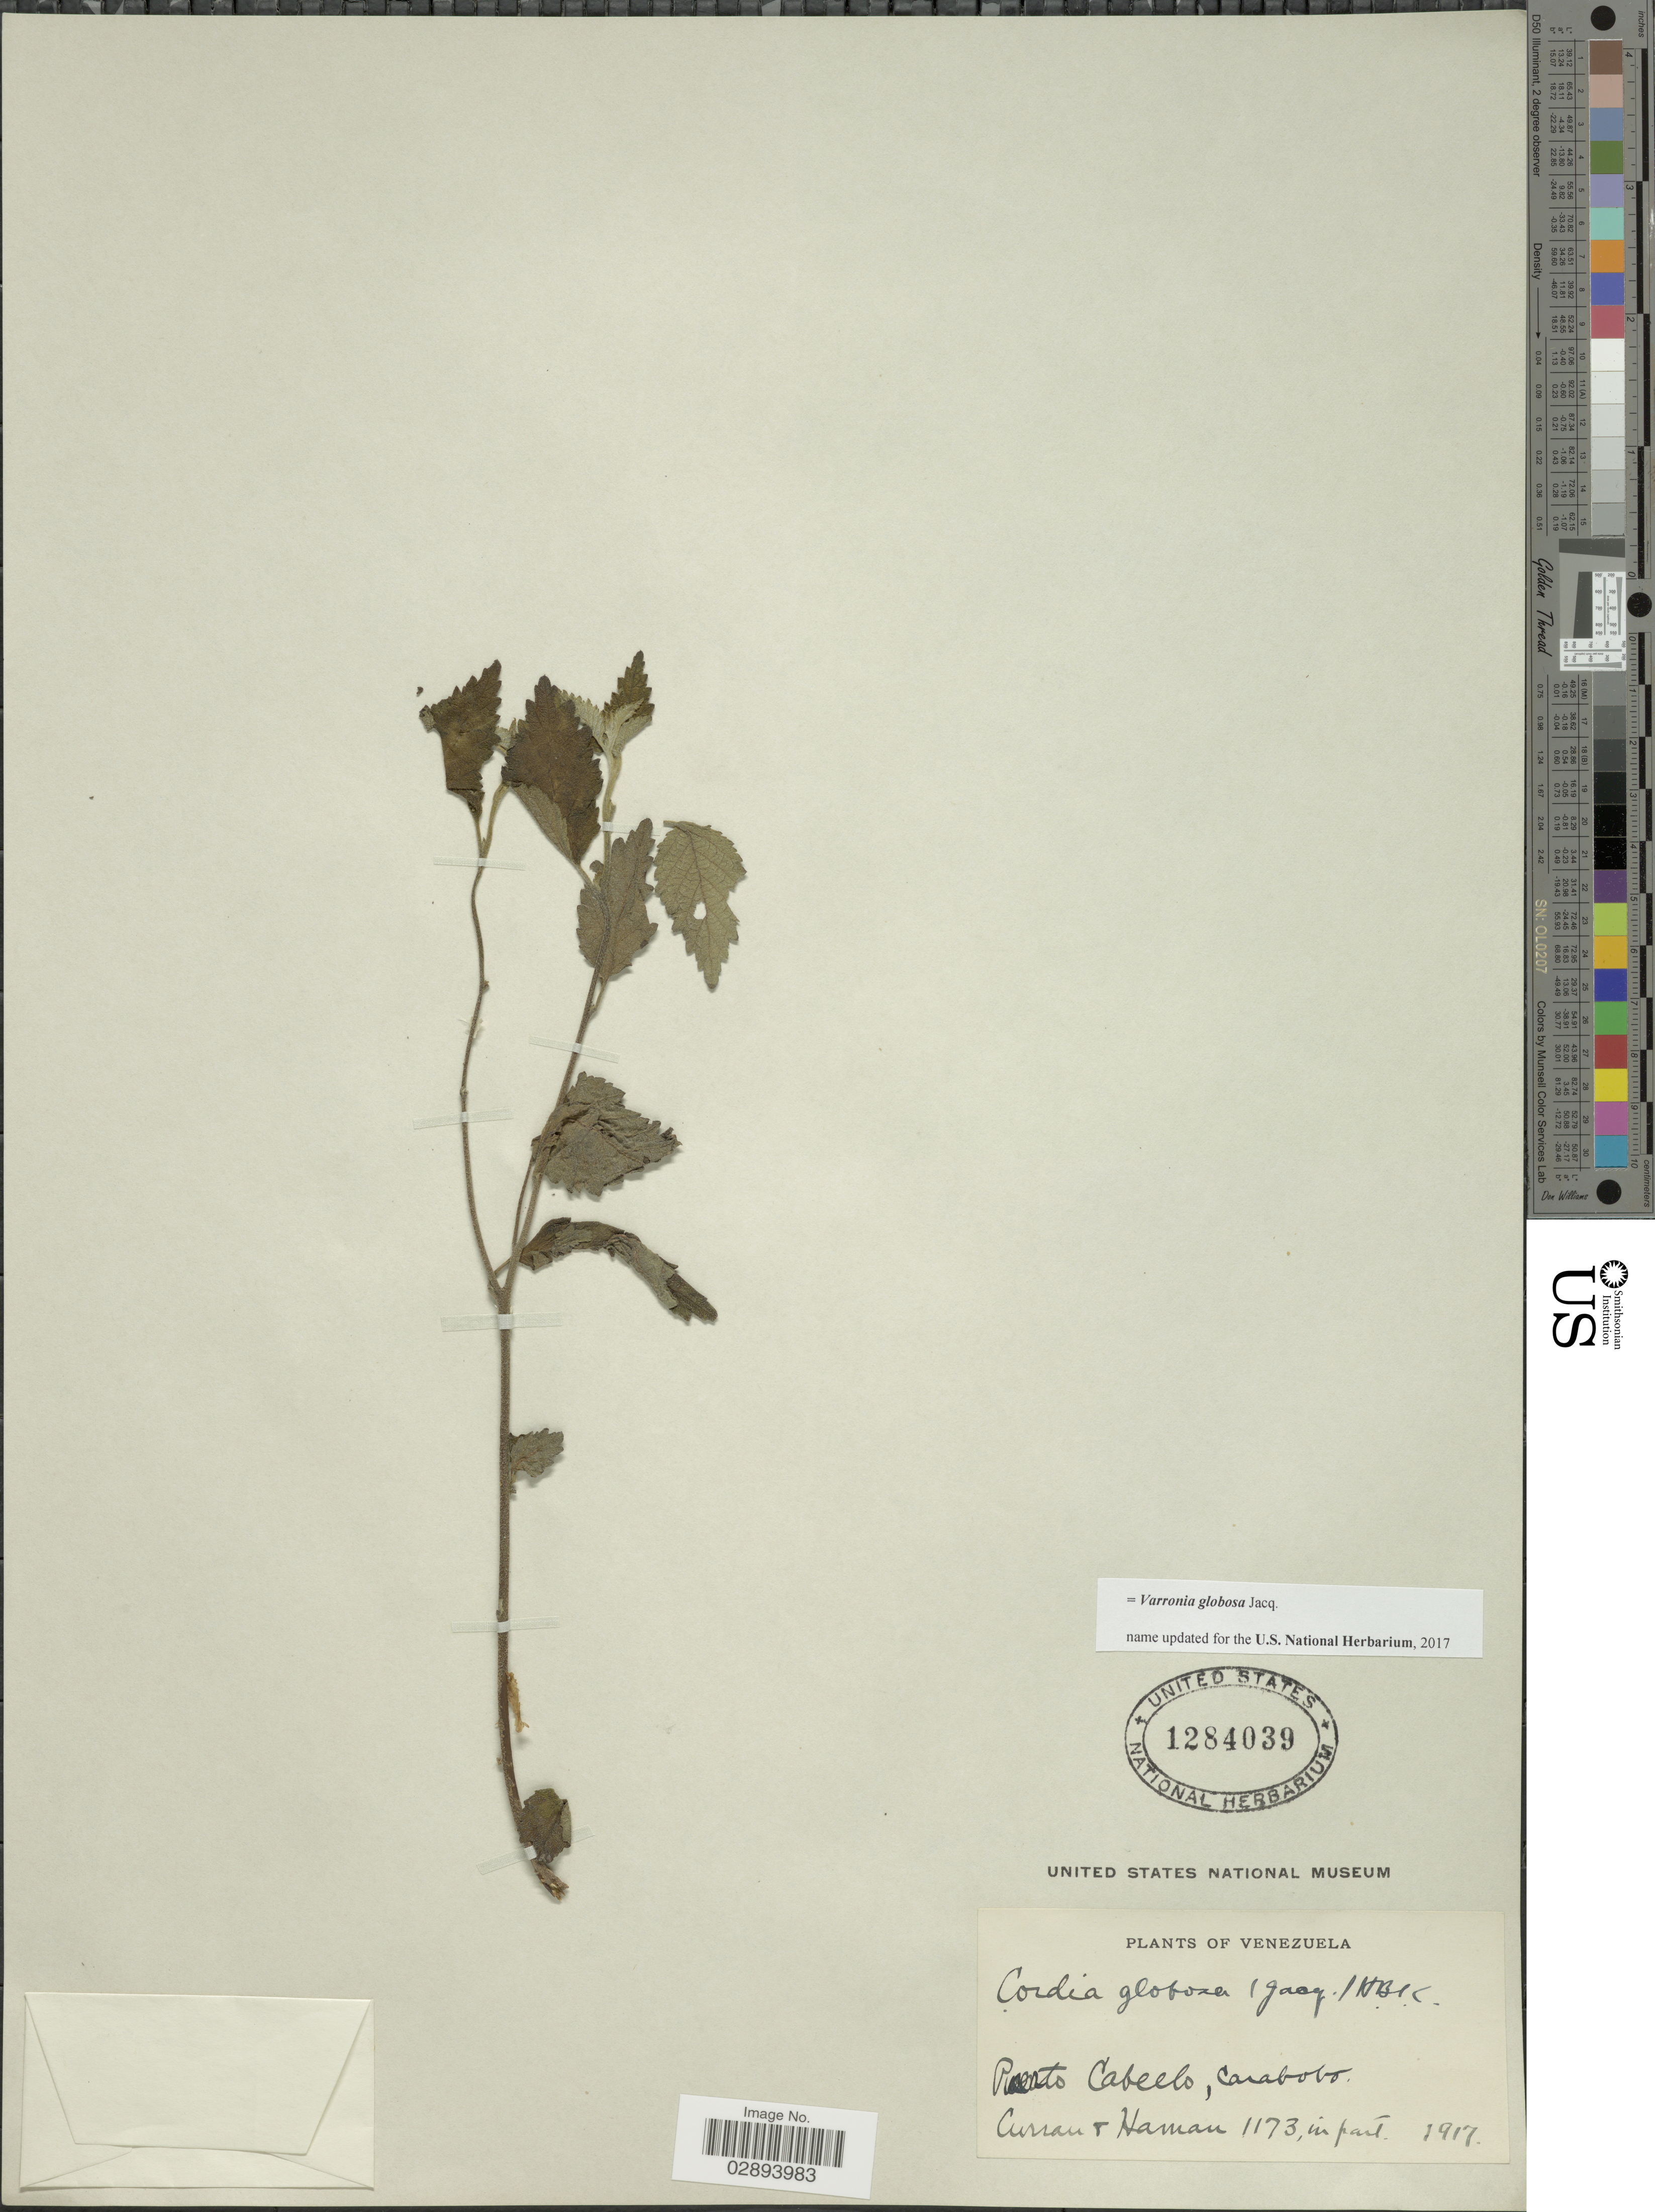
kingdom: Plantae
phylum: Tracheophyta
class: Magnoliopsida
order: Boraginales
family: Cordiaceae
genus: Varronia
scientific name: Varronia globosa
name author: Jacq.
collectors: -- Curran & Haman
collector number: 1173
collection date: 1917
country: Venezuela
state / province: Carabobo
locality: Puerto Cabello, Carabobo.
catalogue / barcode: US 1284039